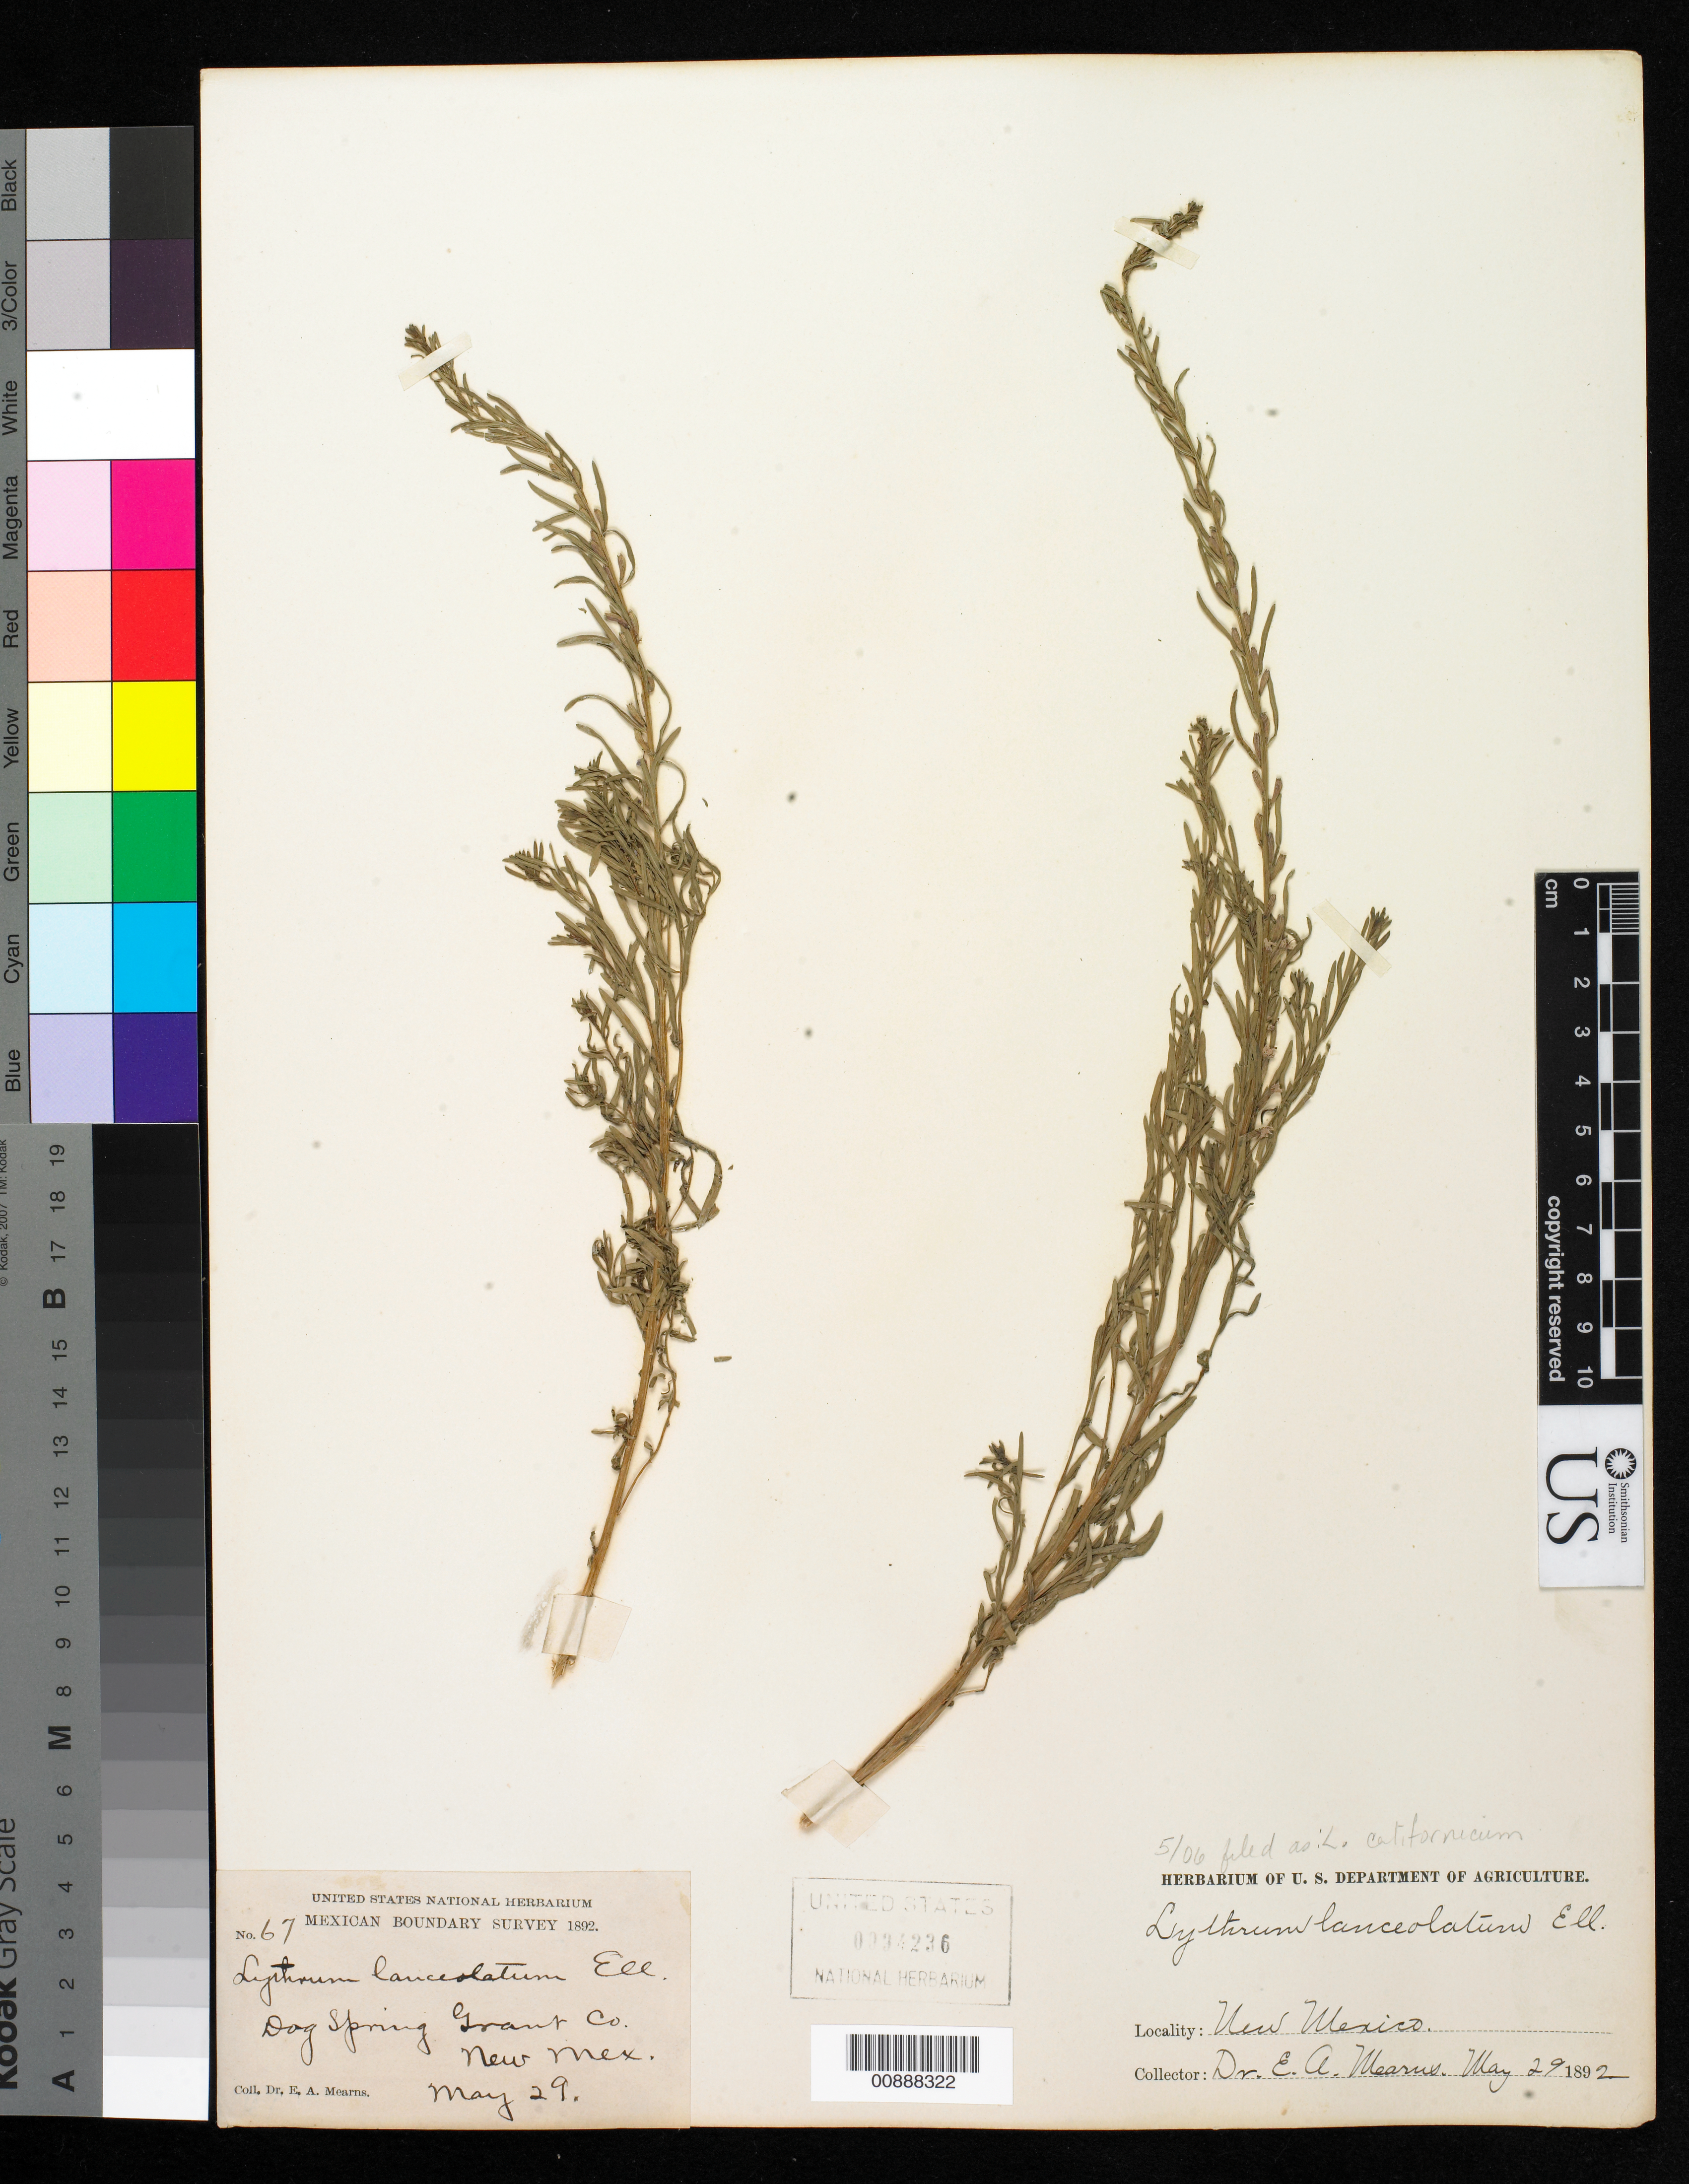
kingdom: Plantae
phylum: Tracheophyta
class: Magnoliopsida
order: Myrtales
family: Lythraceae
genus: Lythrum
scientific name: Lythrum californicum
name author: Torr. & A. Gray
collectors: E. A. Mearns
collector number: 67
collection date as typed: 29 May 1892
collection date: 1892-05-29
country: United States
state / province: New Mexico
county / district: Grant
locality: Dog Spring, Grant County, New Mexico.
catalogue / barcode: US 94236